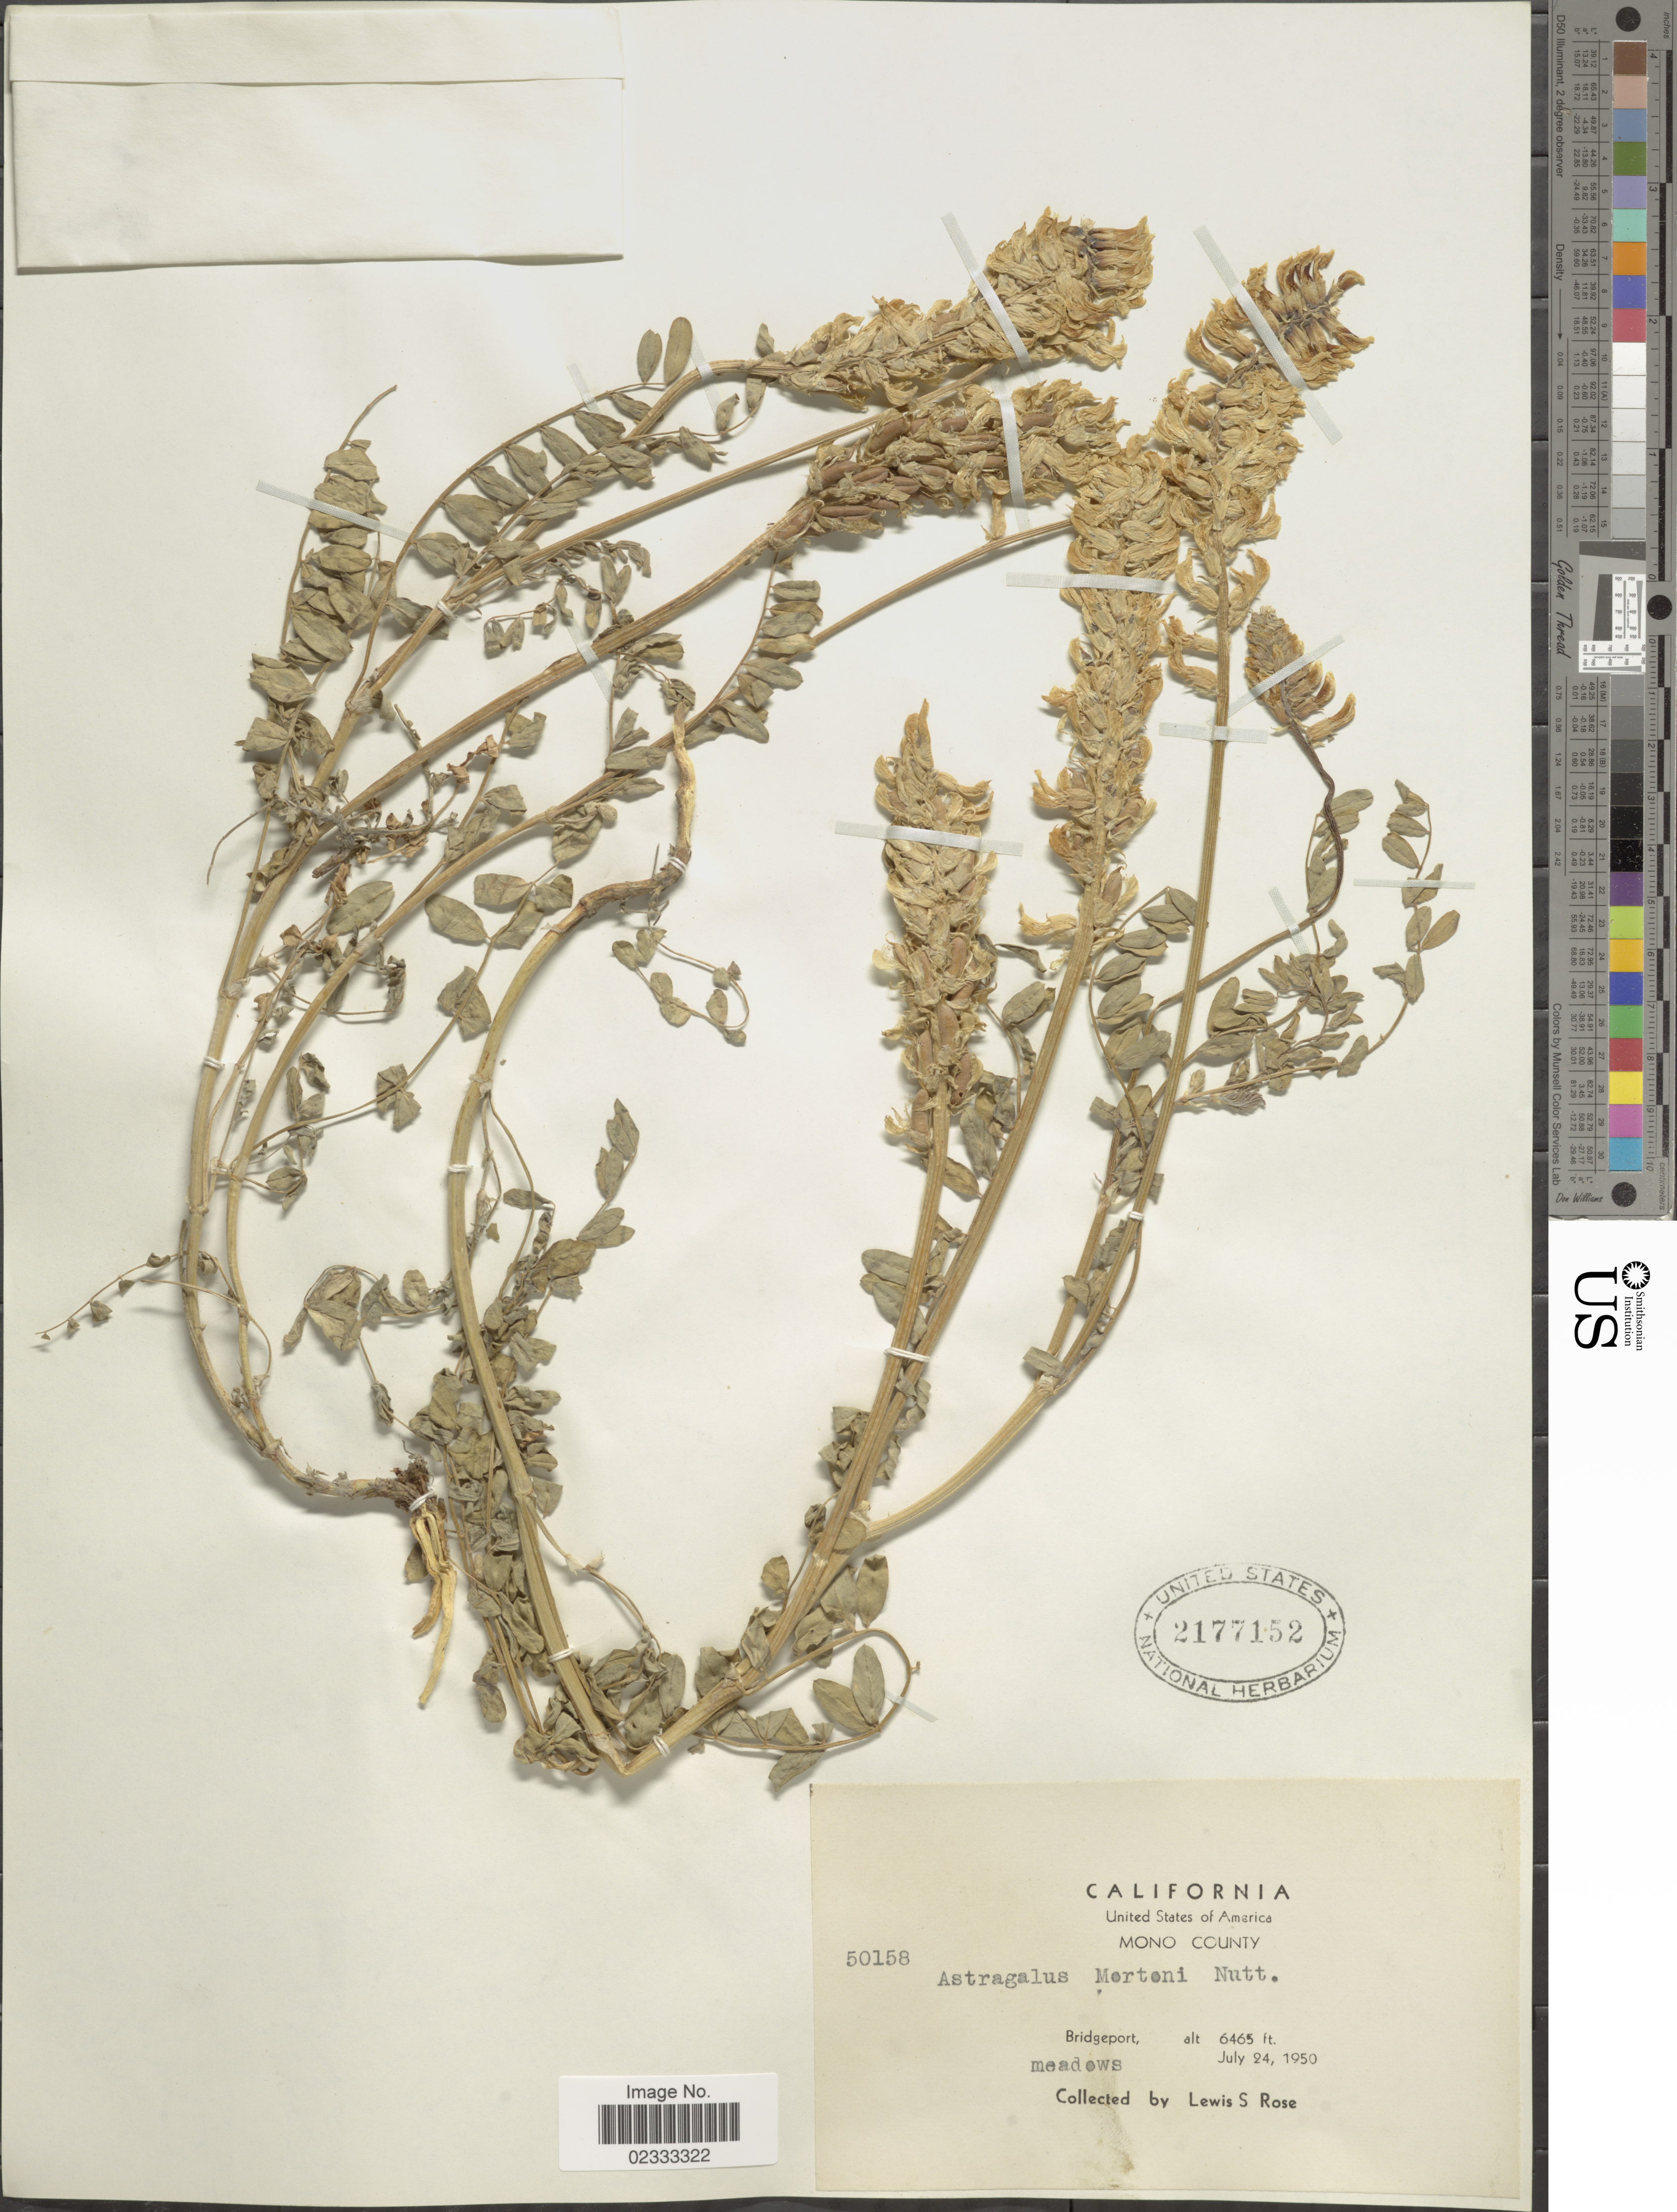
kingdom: Plantae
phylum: Tracheophyta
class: Magnoliopsida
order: Fabales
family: Fabaceae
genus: Astragalus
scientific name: Astragalus mortonii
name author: Nutt.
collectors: L. S. Rose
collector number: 50158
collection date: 1950-07-24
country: United States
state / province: California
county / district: Mono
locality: Mono County, Bridgeport, meadows.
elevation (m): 1971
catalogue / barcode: US 217712